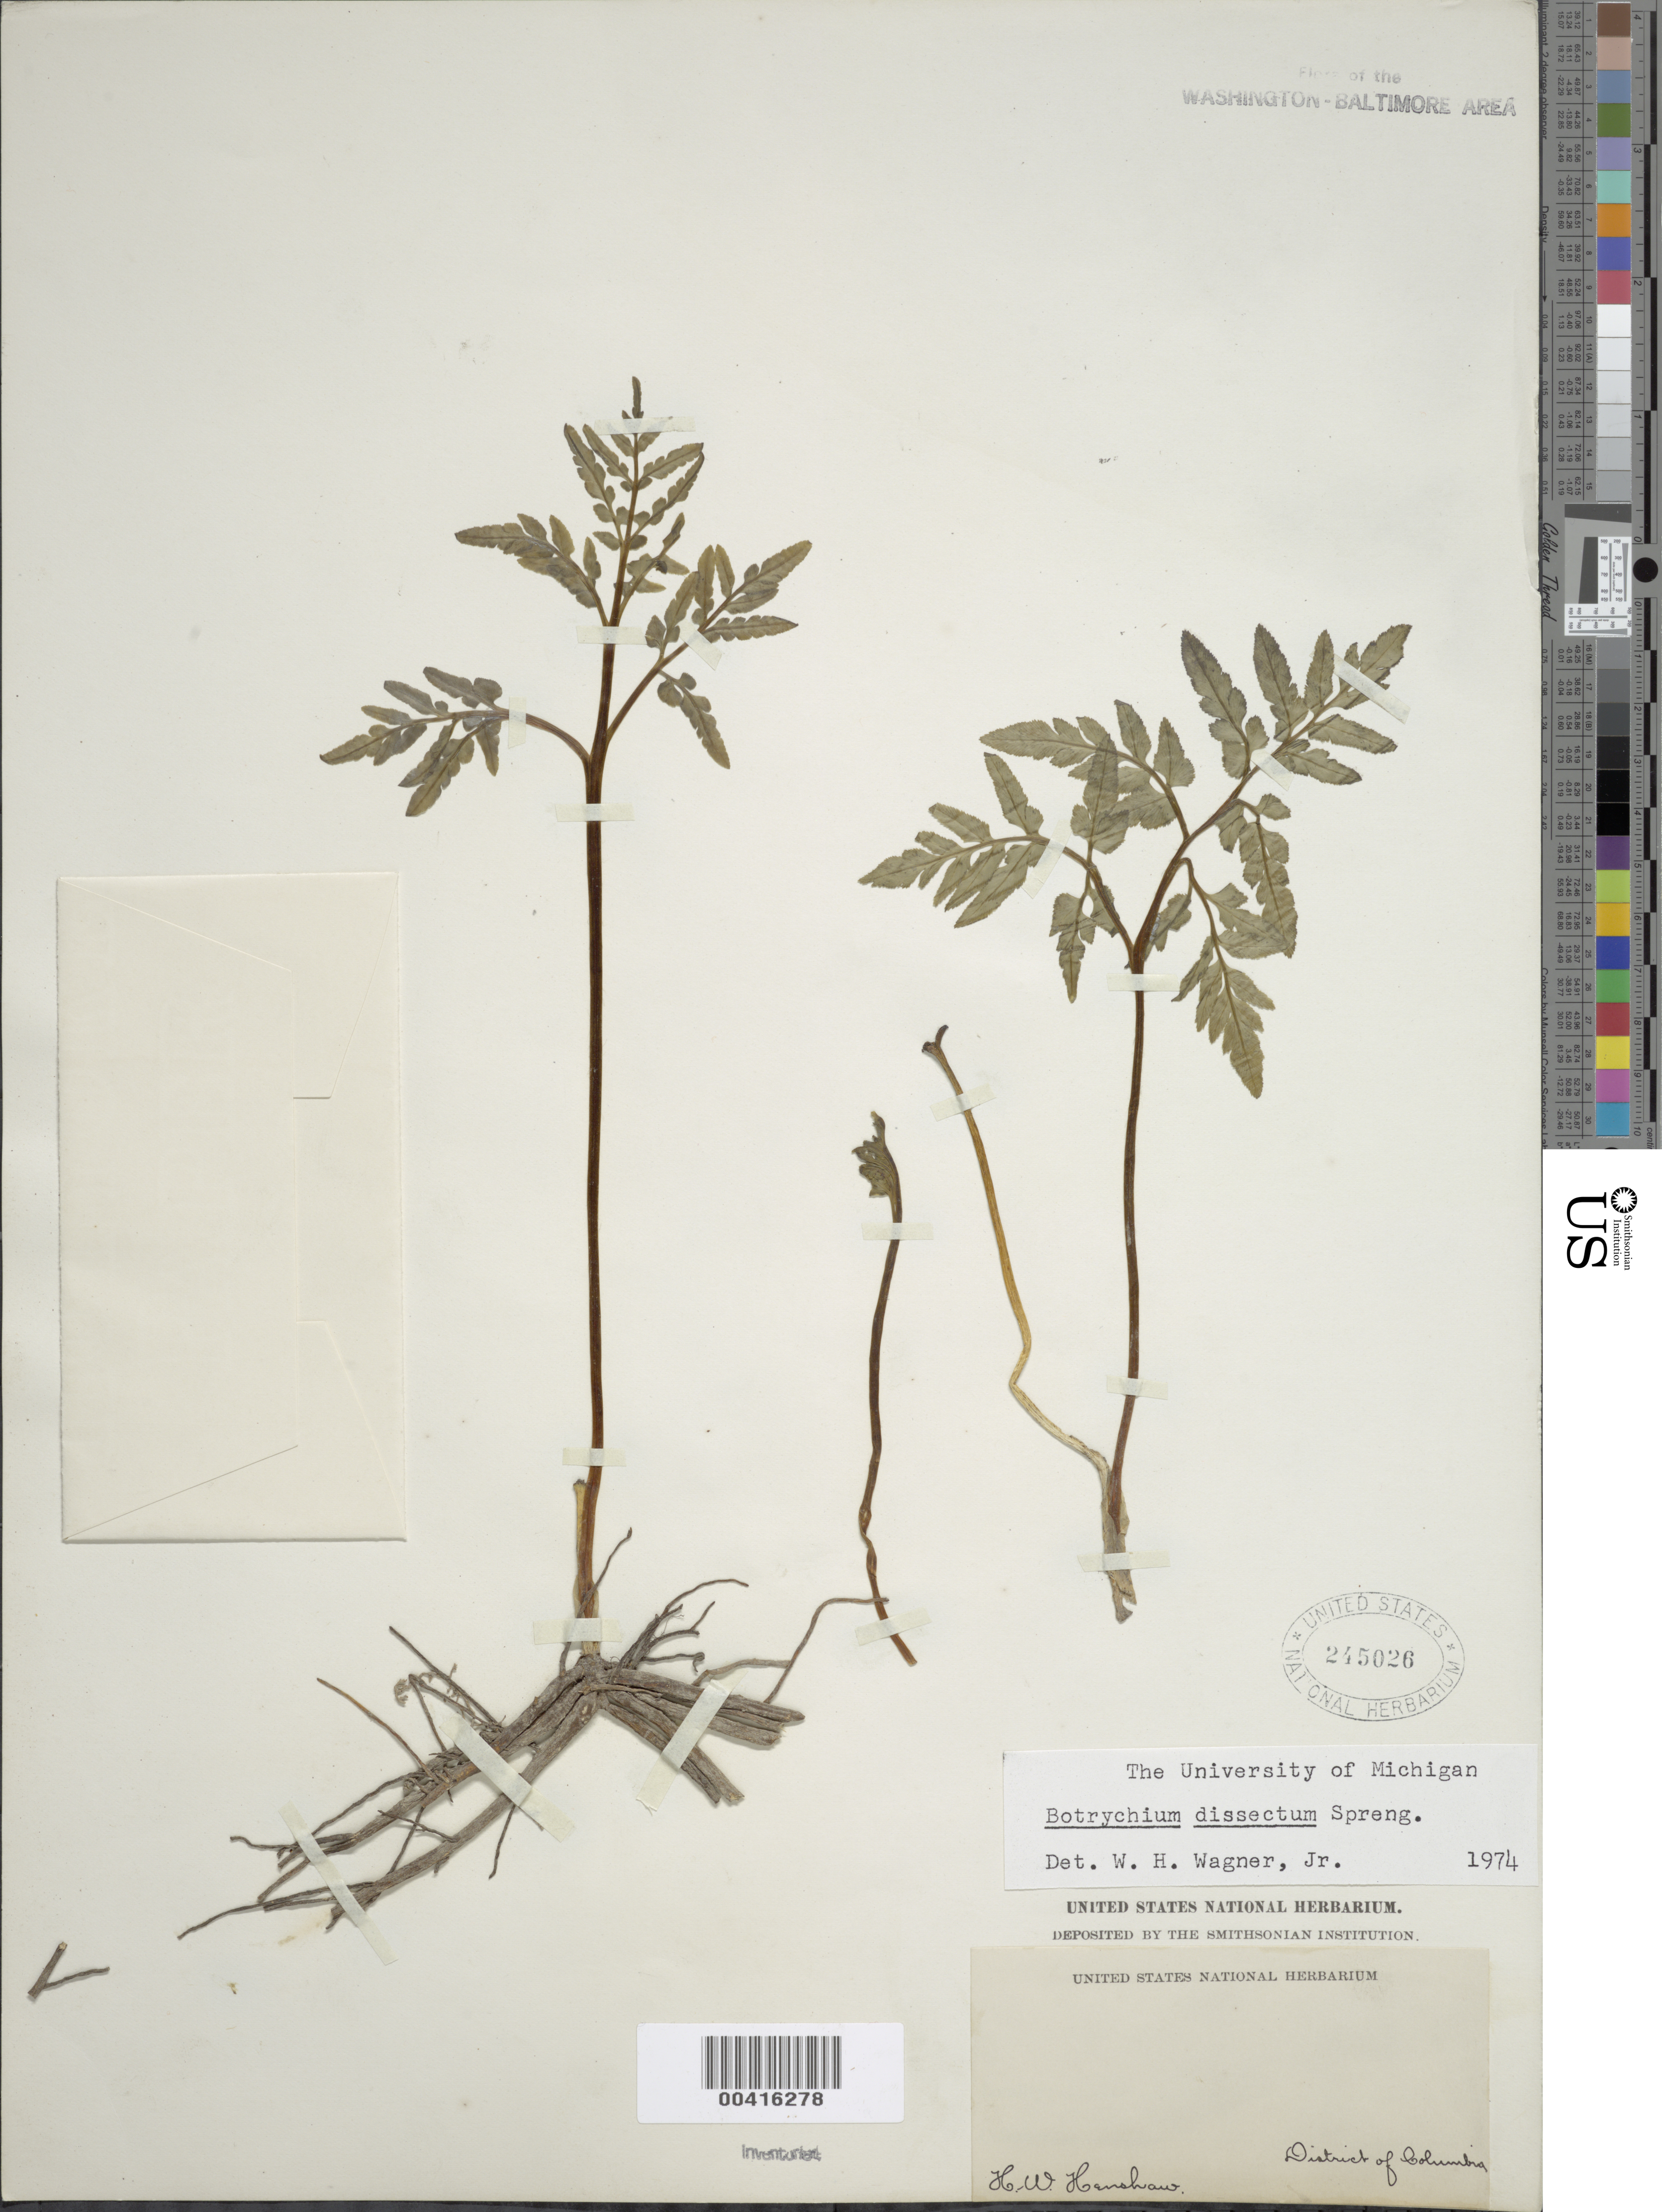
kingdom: Plantae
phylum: Tracheophyta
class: Polypodiopsida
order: Ophioglossales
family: Ophioglossaceae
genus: Botrychium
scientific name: Botrychium dissectum var. obliquum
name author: Clute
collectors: H. Henshaw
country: United States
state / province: District of Columbia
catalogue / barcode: US 245026